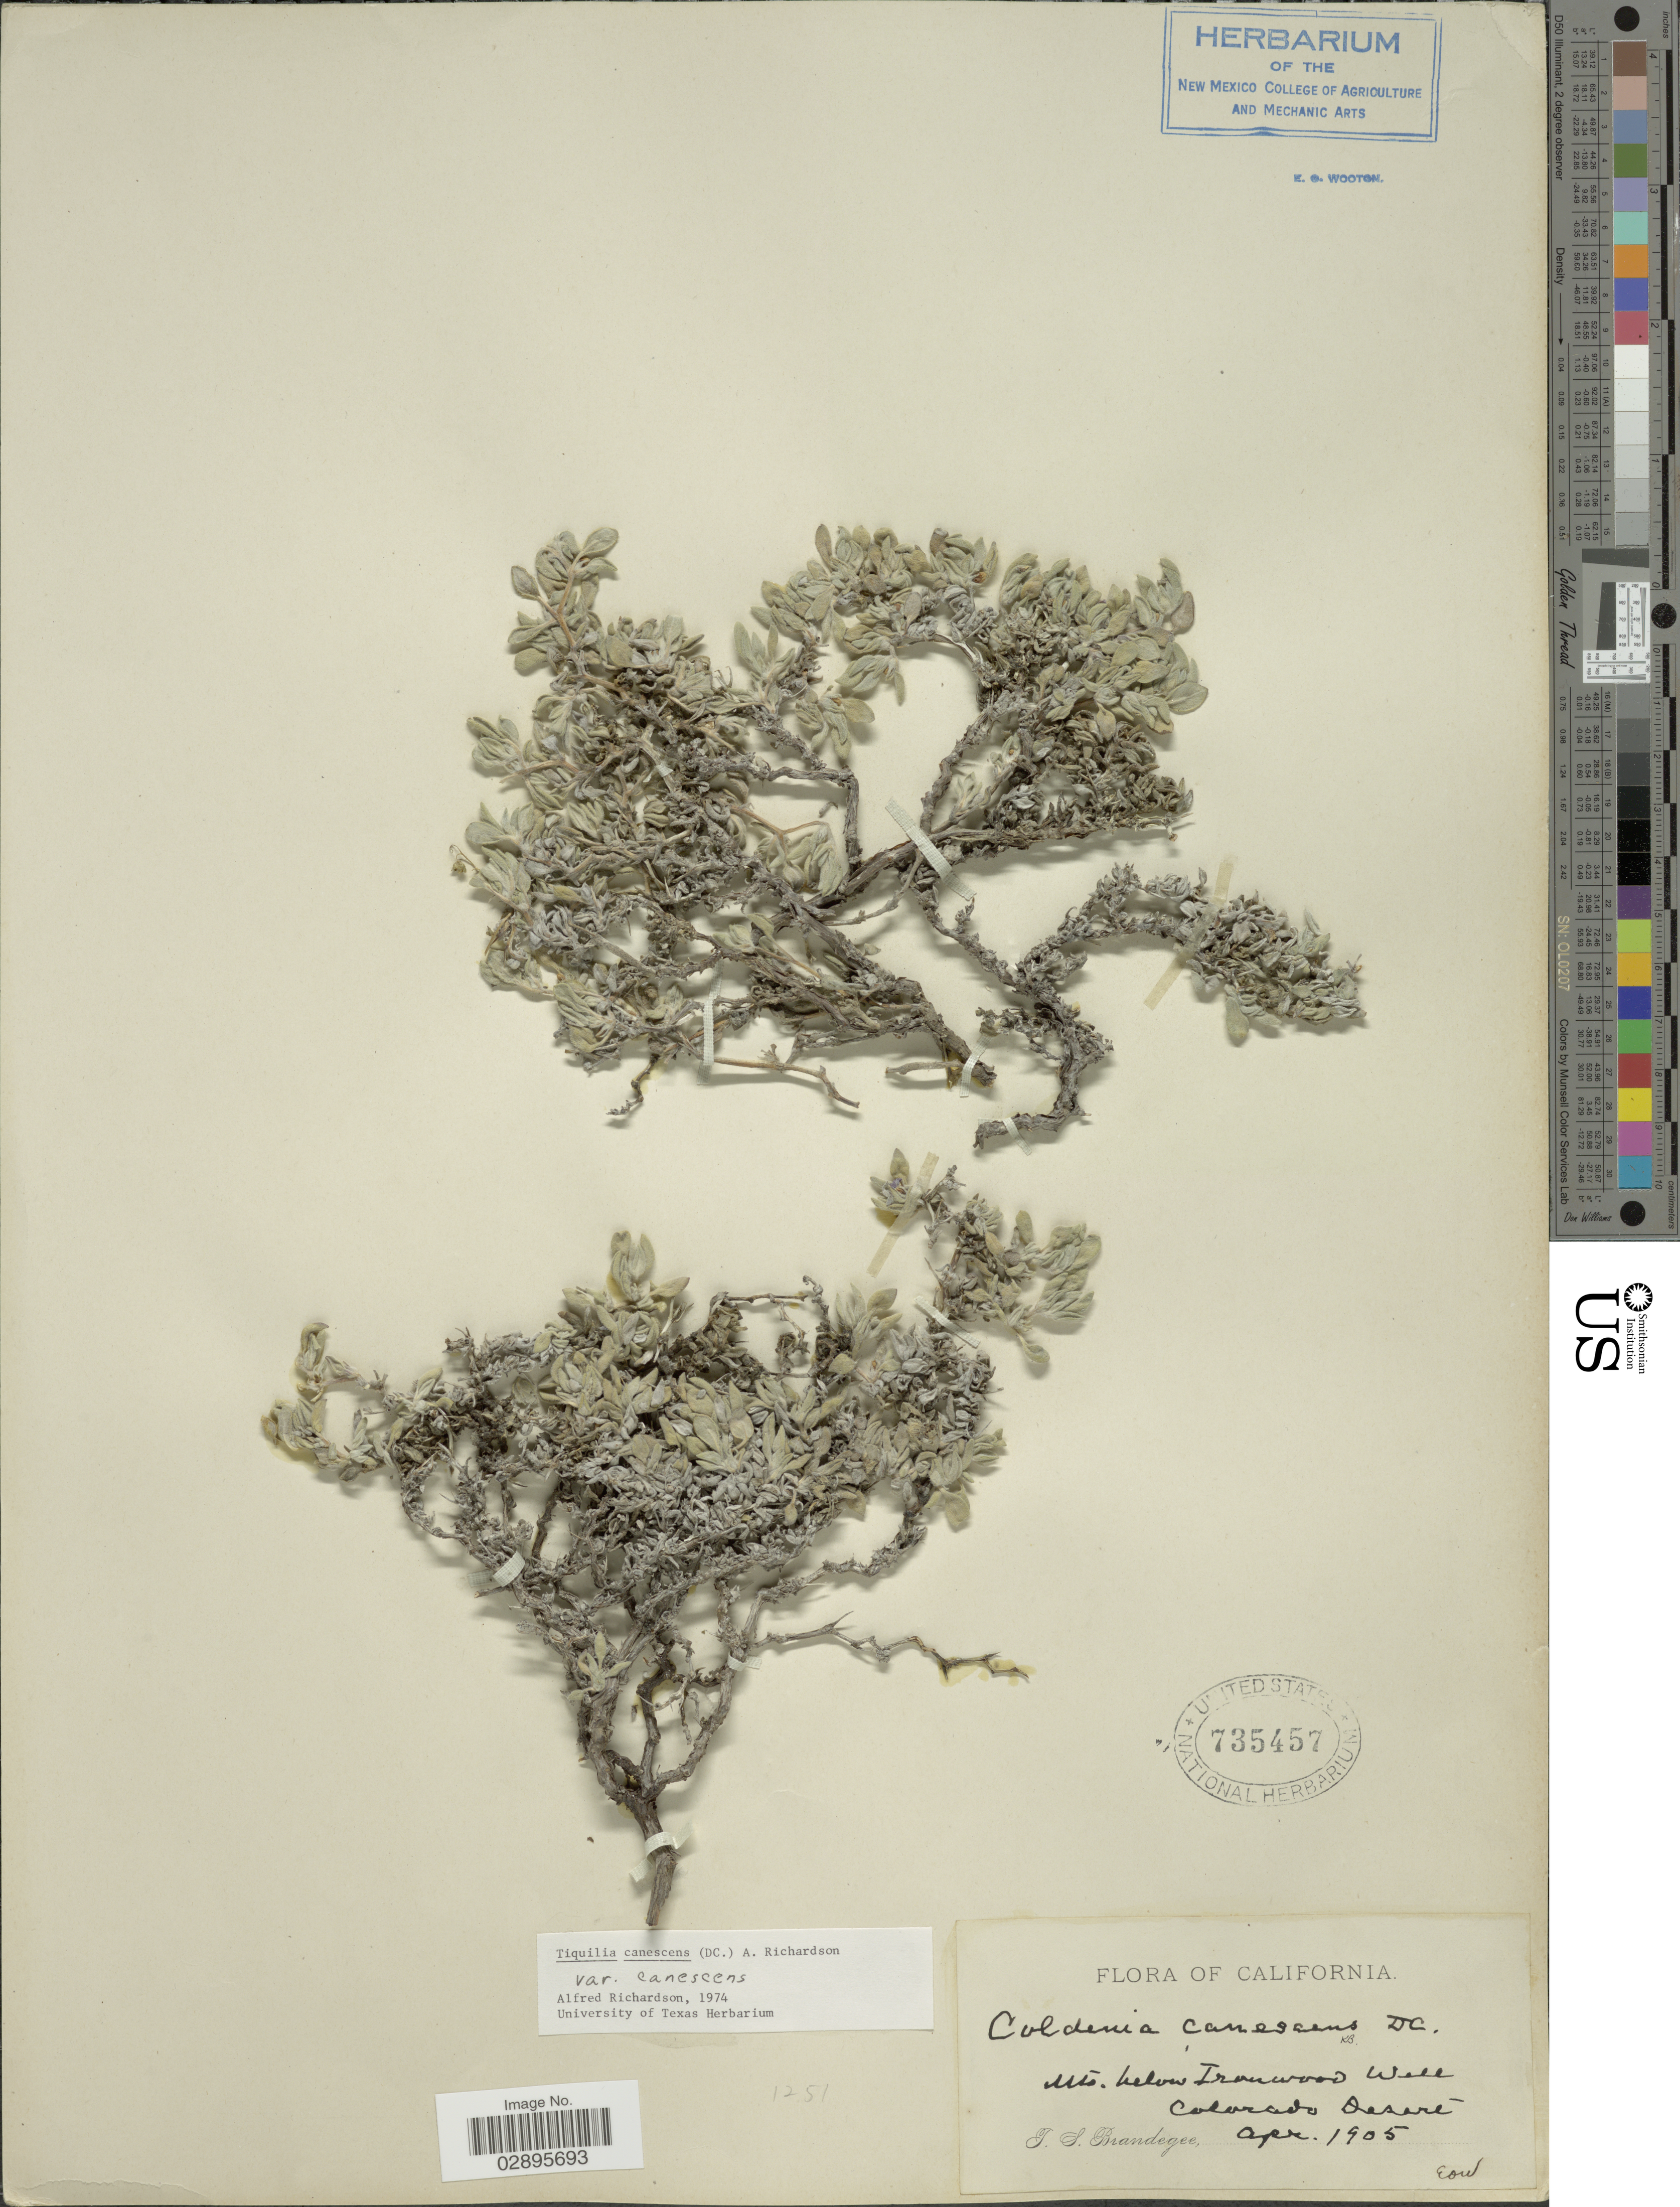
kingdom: Plantae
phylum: Tracheophyta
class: Magnoliopsida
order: Boraginales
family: Ehretiaceae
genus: Tiquilia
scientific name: Tiquilia canescens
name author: (DC.) A.T. Richardson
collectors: J. S. Brandegee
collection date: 1905-04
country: United States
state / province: California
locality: Mts. below Ironwood Well, Colorado Desert.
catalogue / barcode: US 735457